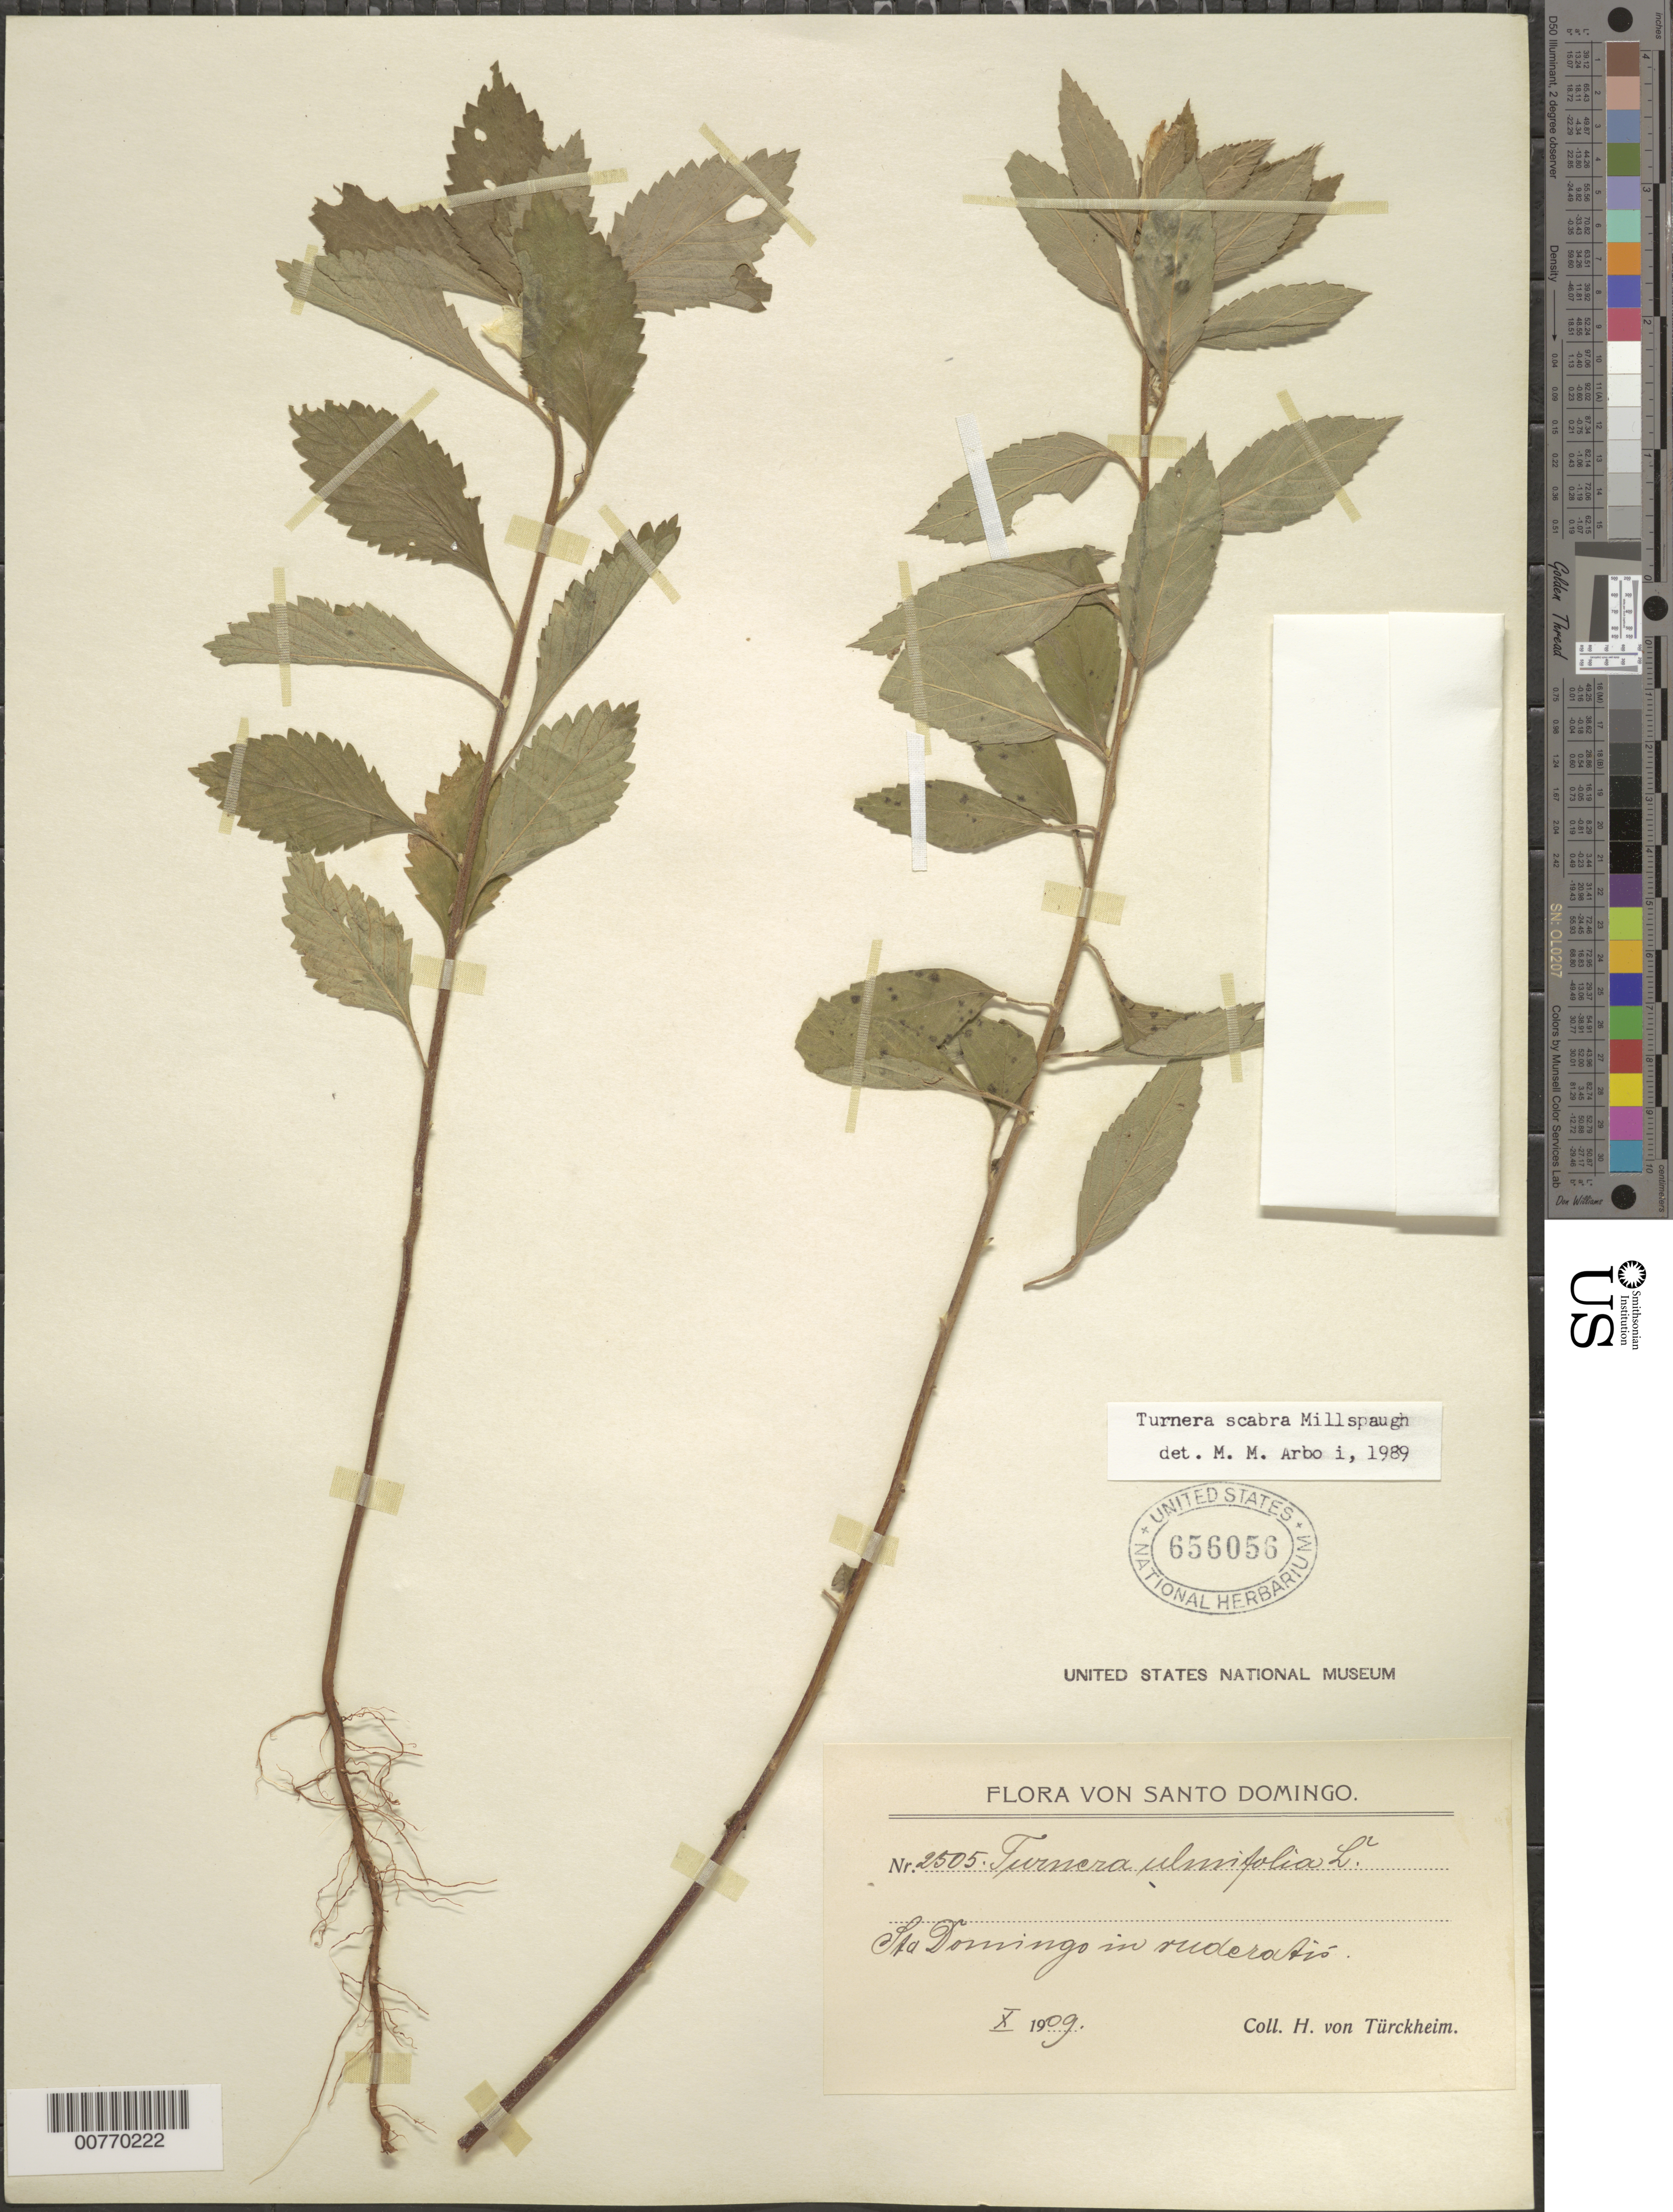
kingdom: Plantae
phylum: Tracheophyta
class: Magnoliopsida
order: Malpighiales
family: Turneraceae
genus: Turnera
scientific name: Turnera ulmifolia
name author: L.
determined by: Arbo, M. M.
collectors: H. von Türckheim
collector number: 2505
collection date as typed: Oct 1909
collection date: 1909-10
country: Dominican Republic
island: Hispaniola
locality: Sto. Domingo in "meolcradis".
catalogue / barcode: US 656056